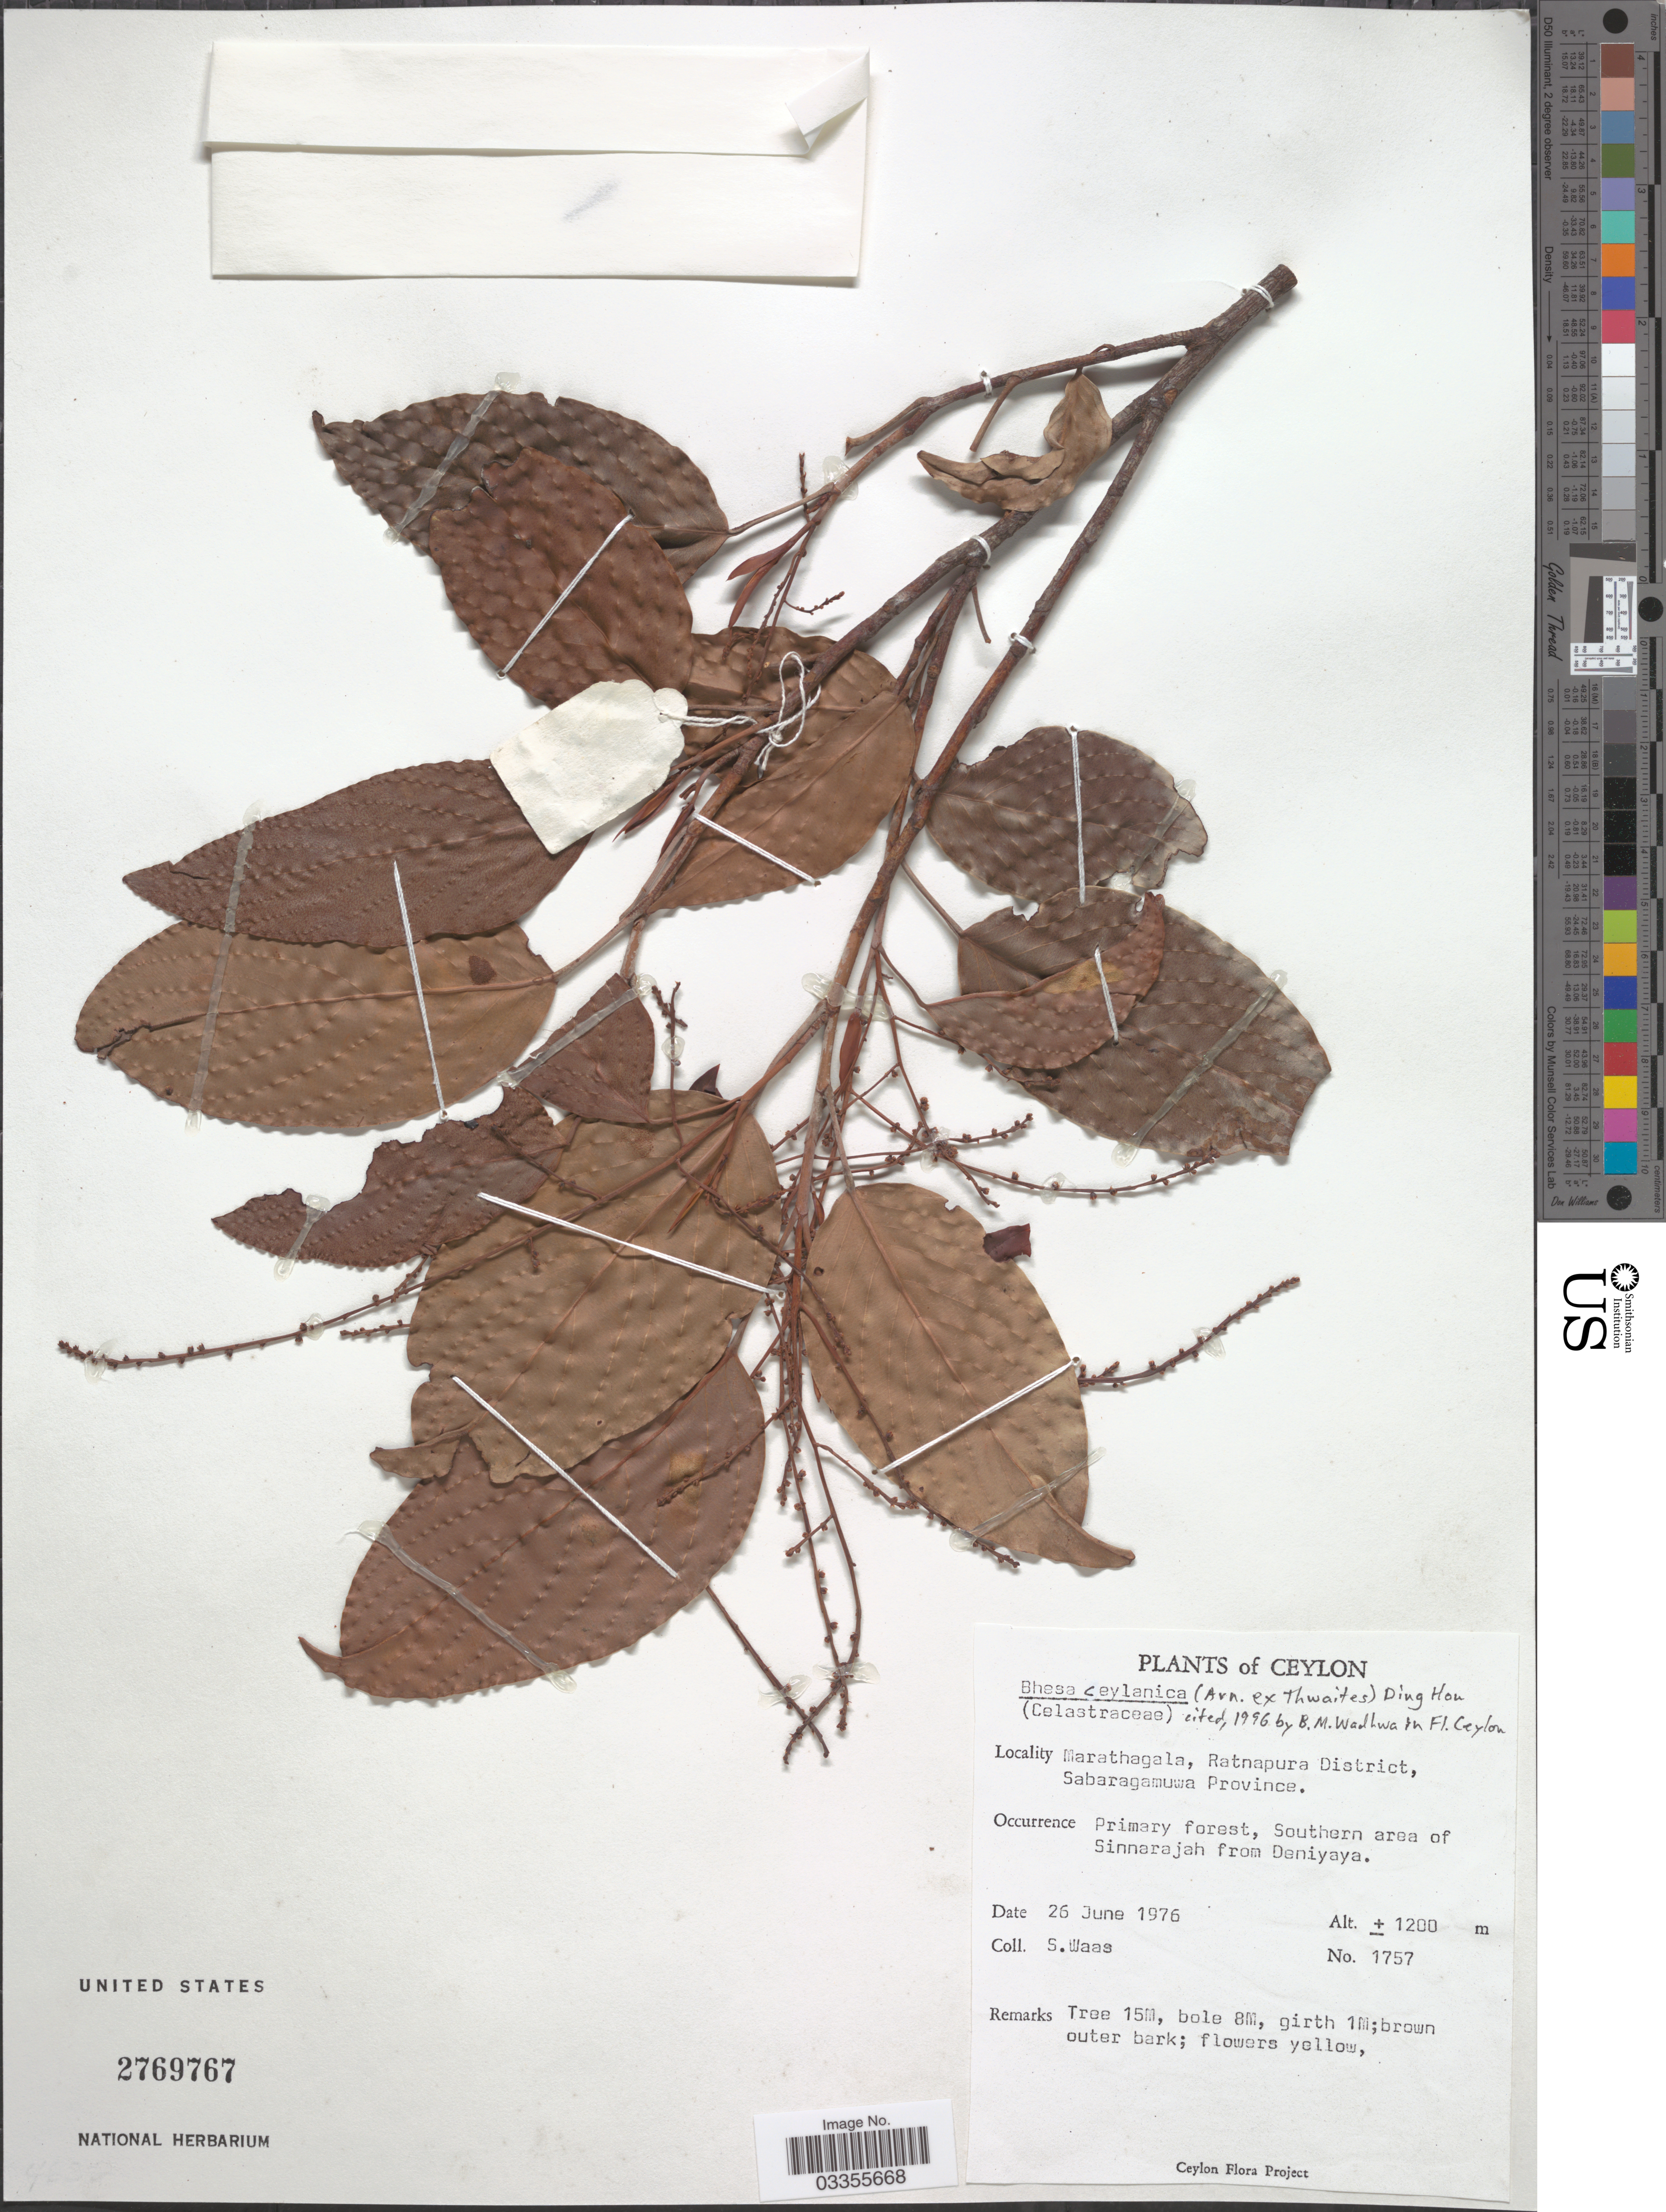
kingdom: Plantae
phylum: Tracheophyta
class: Magnoliopsida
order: Malpighiales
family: Centroplacaceae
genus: Bhesa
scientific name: Bhesa ceylanica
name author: (Arn. ex Thwaites) Ding Hou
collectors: S. Waas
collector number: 1757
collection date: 1976-06-26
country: Sri Lanka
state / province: Sabaragamuwa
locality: Ceylon. Marathagala, Ratnapura District. Primary forest, Southern area of Sinnarajah from Deniyaya.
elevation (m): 1200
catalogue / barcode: US 2769767